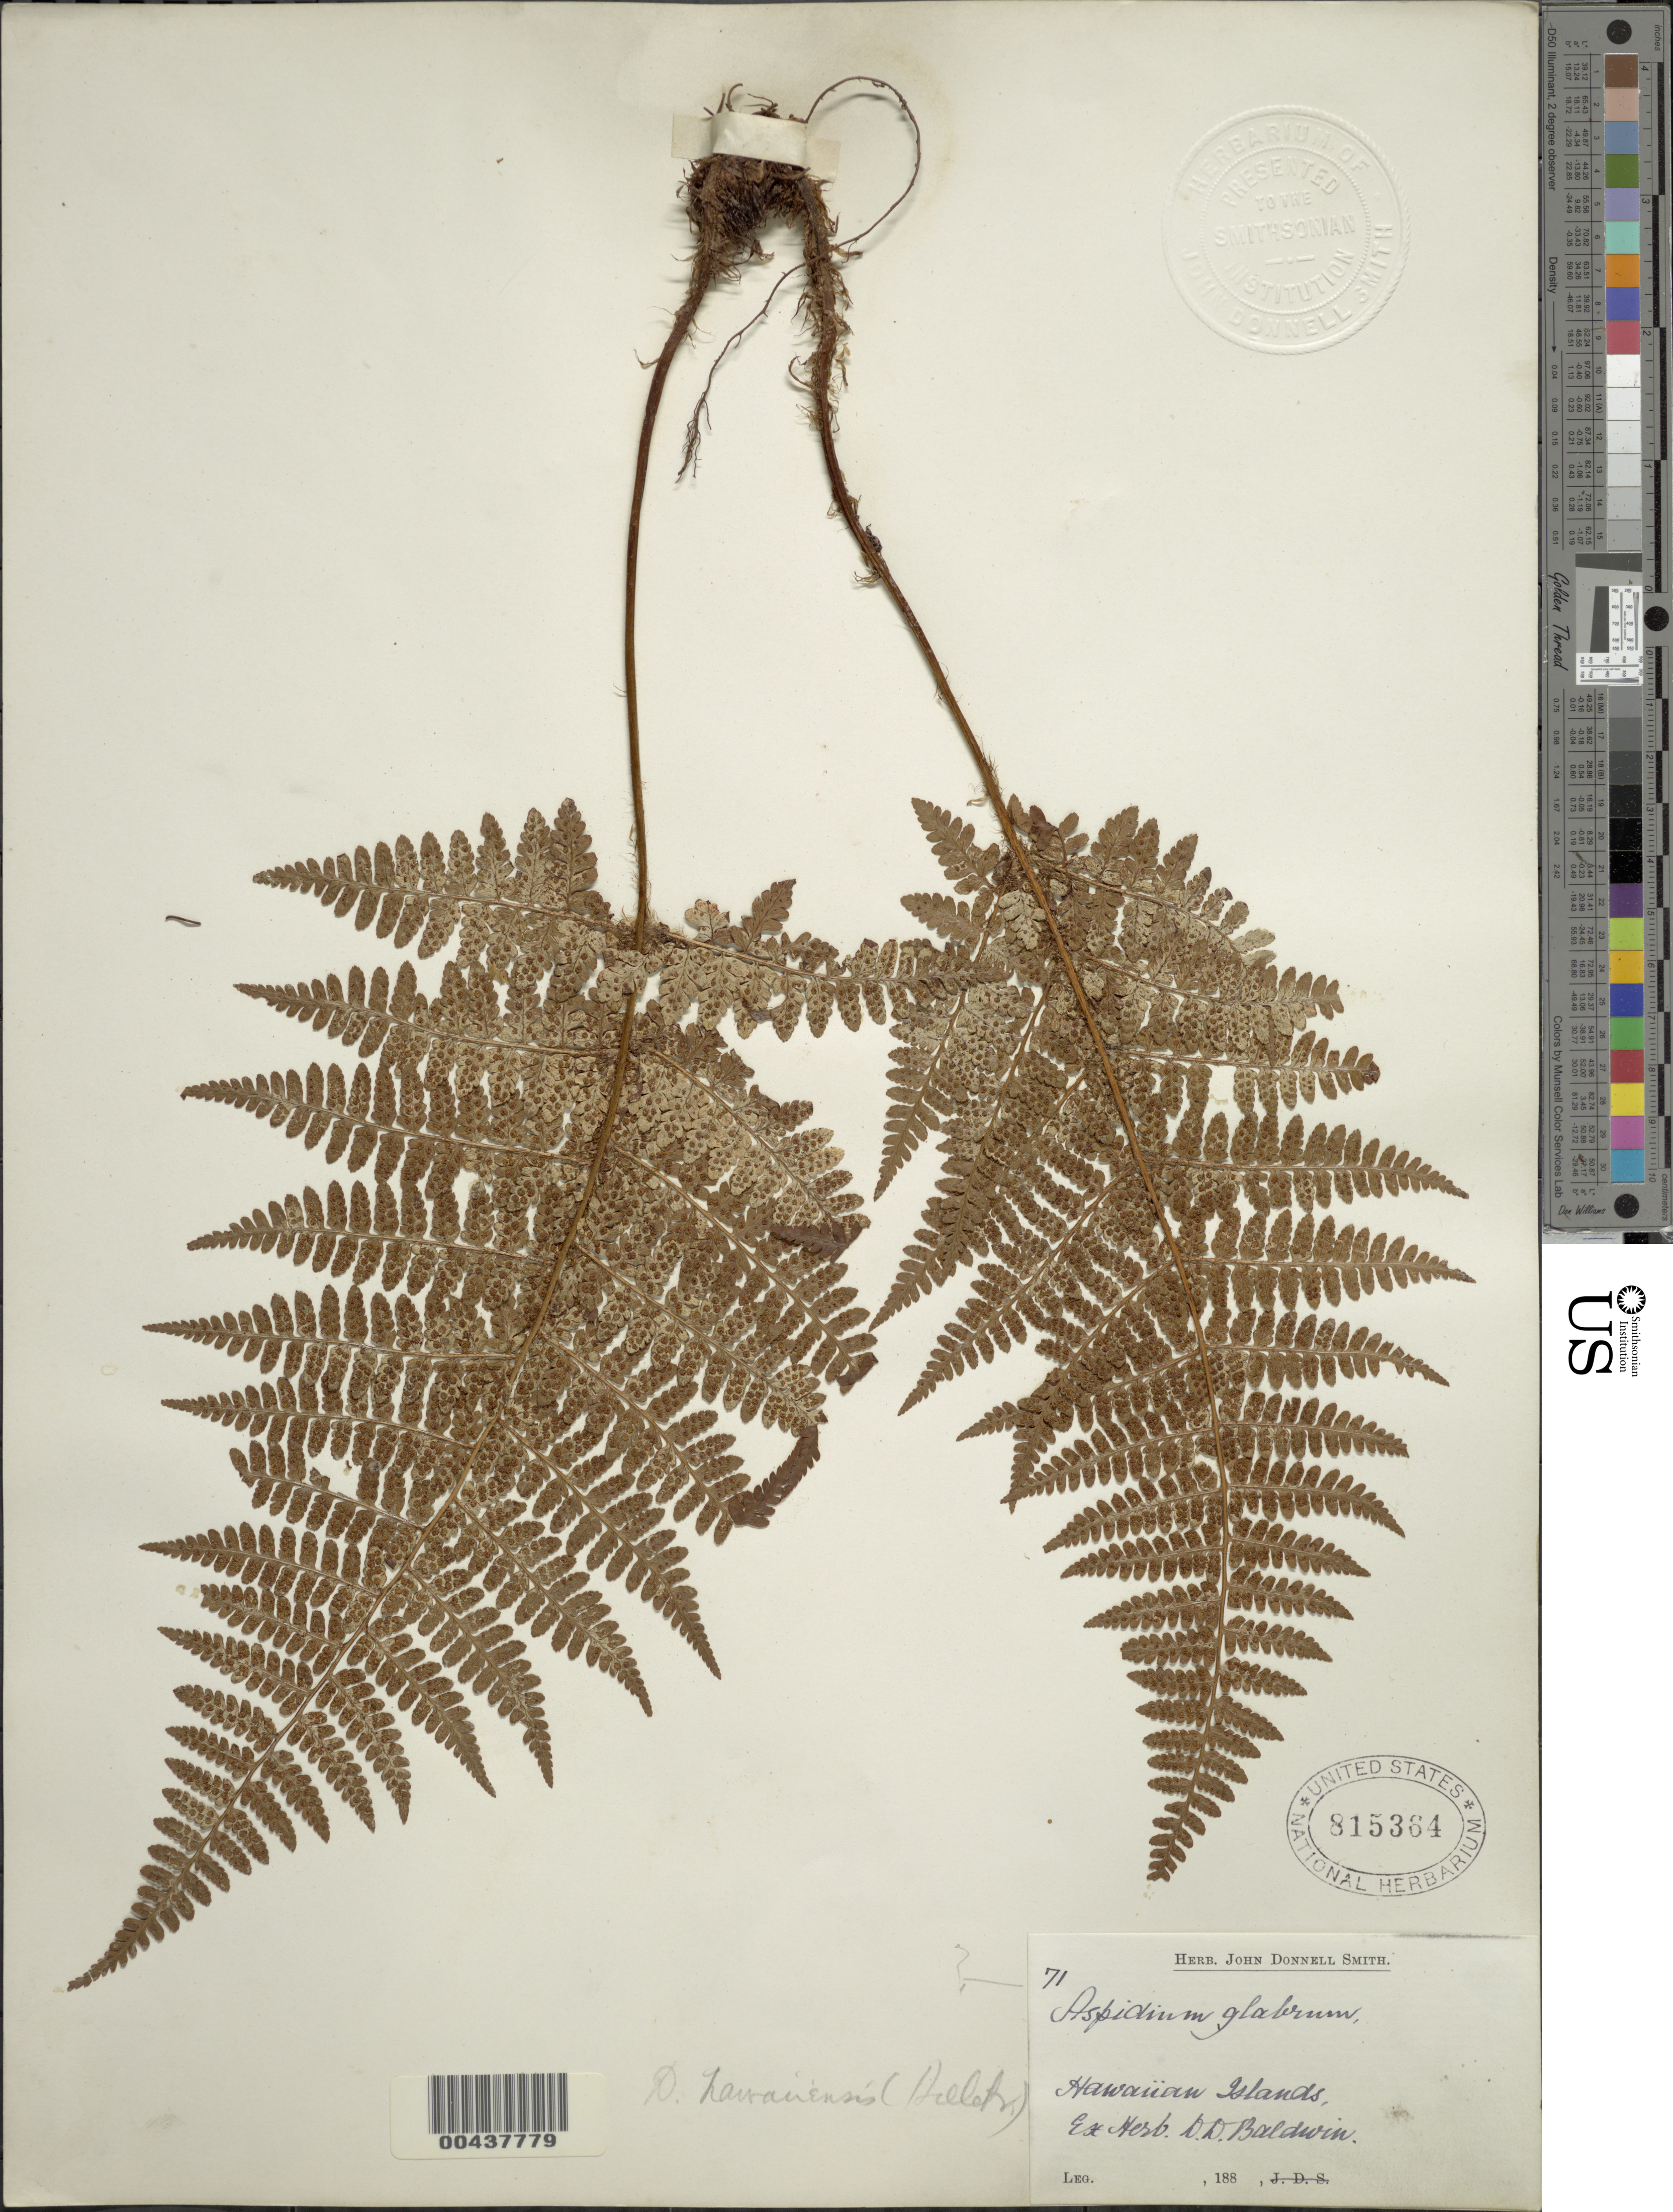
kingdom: Plantae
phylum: Tracheophyta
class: Polypodiopsida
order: Polypodiales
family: Dryopteridaceae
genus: Dryopteris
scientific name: Dryopteris hawaiiensis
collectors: D. Baldwin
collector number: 71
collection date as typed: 188-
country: United States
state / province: Hawaii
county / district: Hawaii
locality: Hawaiian Islands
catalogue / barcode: US 815364